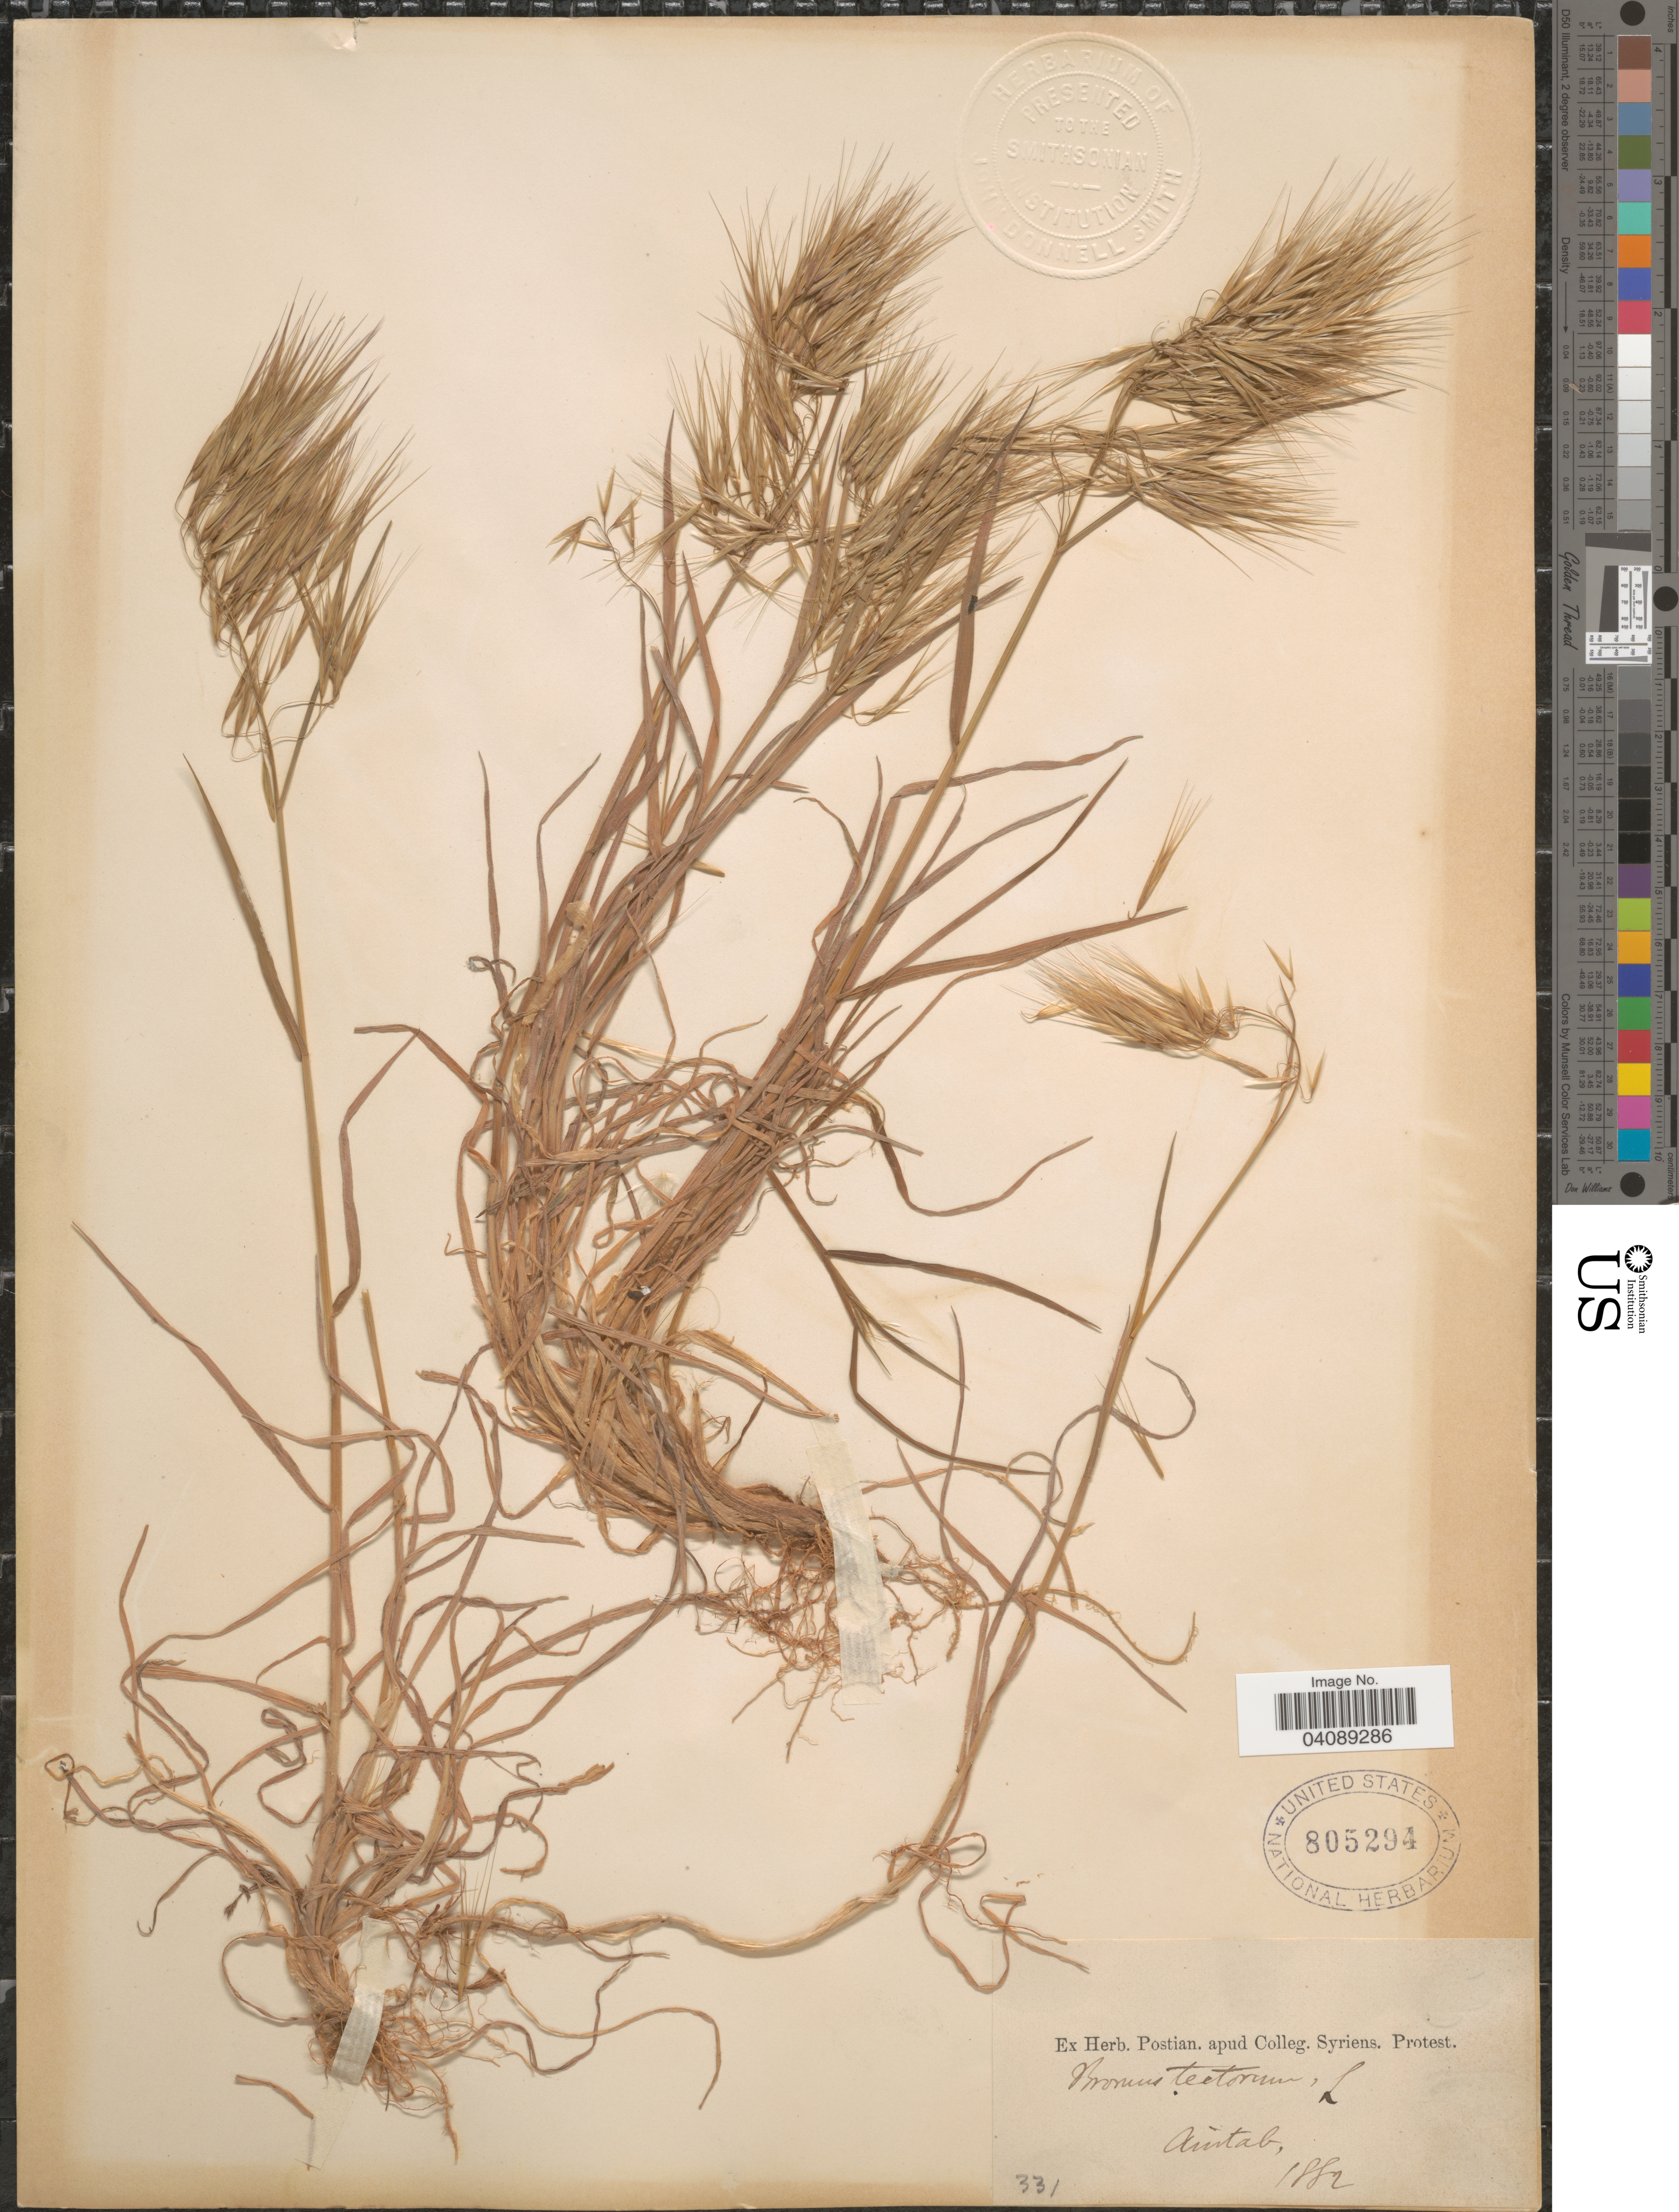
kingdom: Plantae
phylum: Tracheophyta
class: Liliopsida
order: Poales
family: Poaceae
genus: Bromus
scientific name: Bromus tectorum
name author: L.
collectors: F. P. Shepard & ex herb. Postian. apud Colleg. Syriens. Protest. USE "Fannie P. A. Shepard" (10308853) AS PRIMARY COLLECTOR INSTEAD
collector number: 331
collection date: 1882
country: Turkey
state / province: Gaziantep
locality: Syria, Aintab.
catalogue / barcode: US 805294